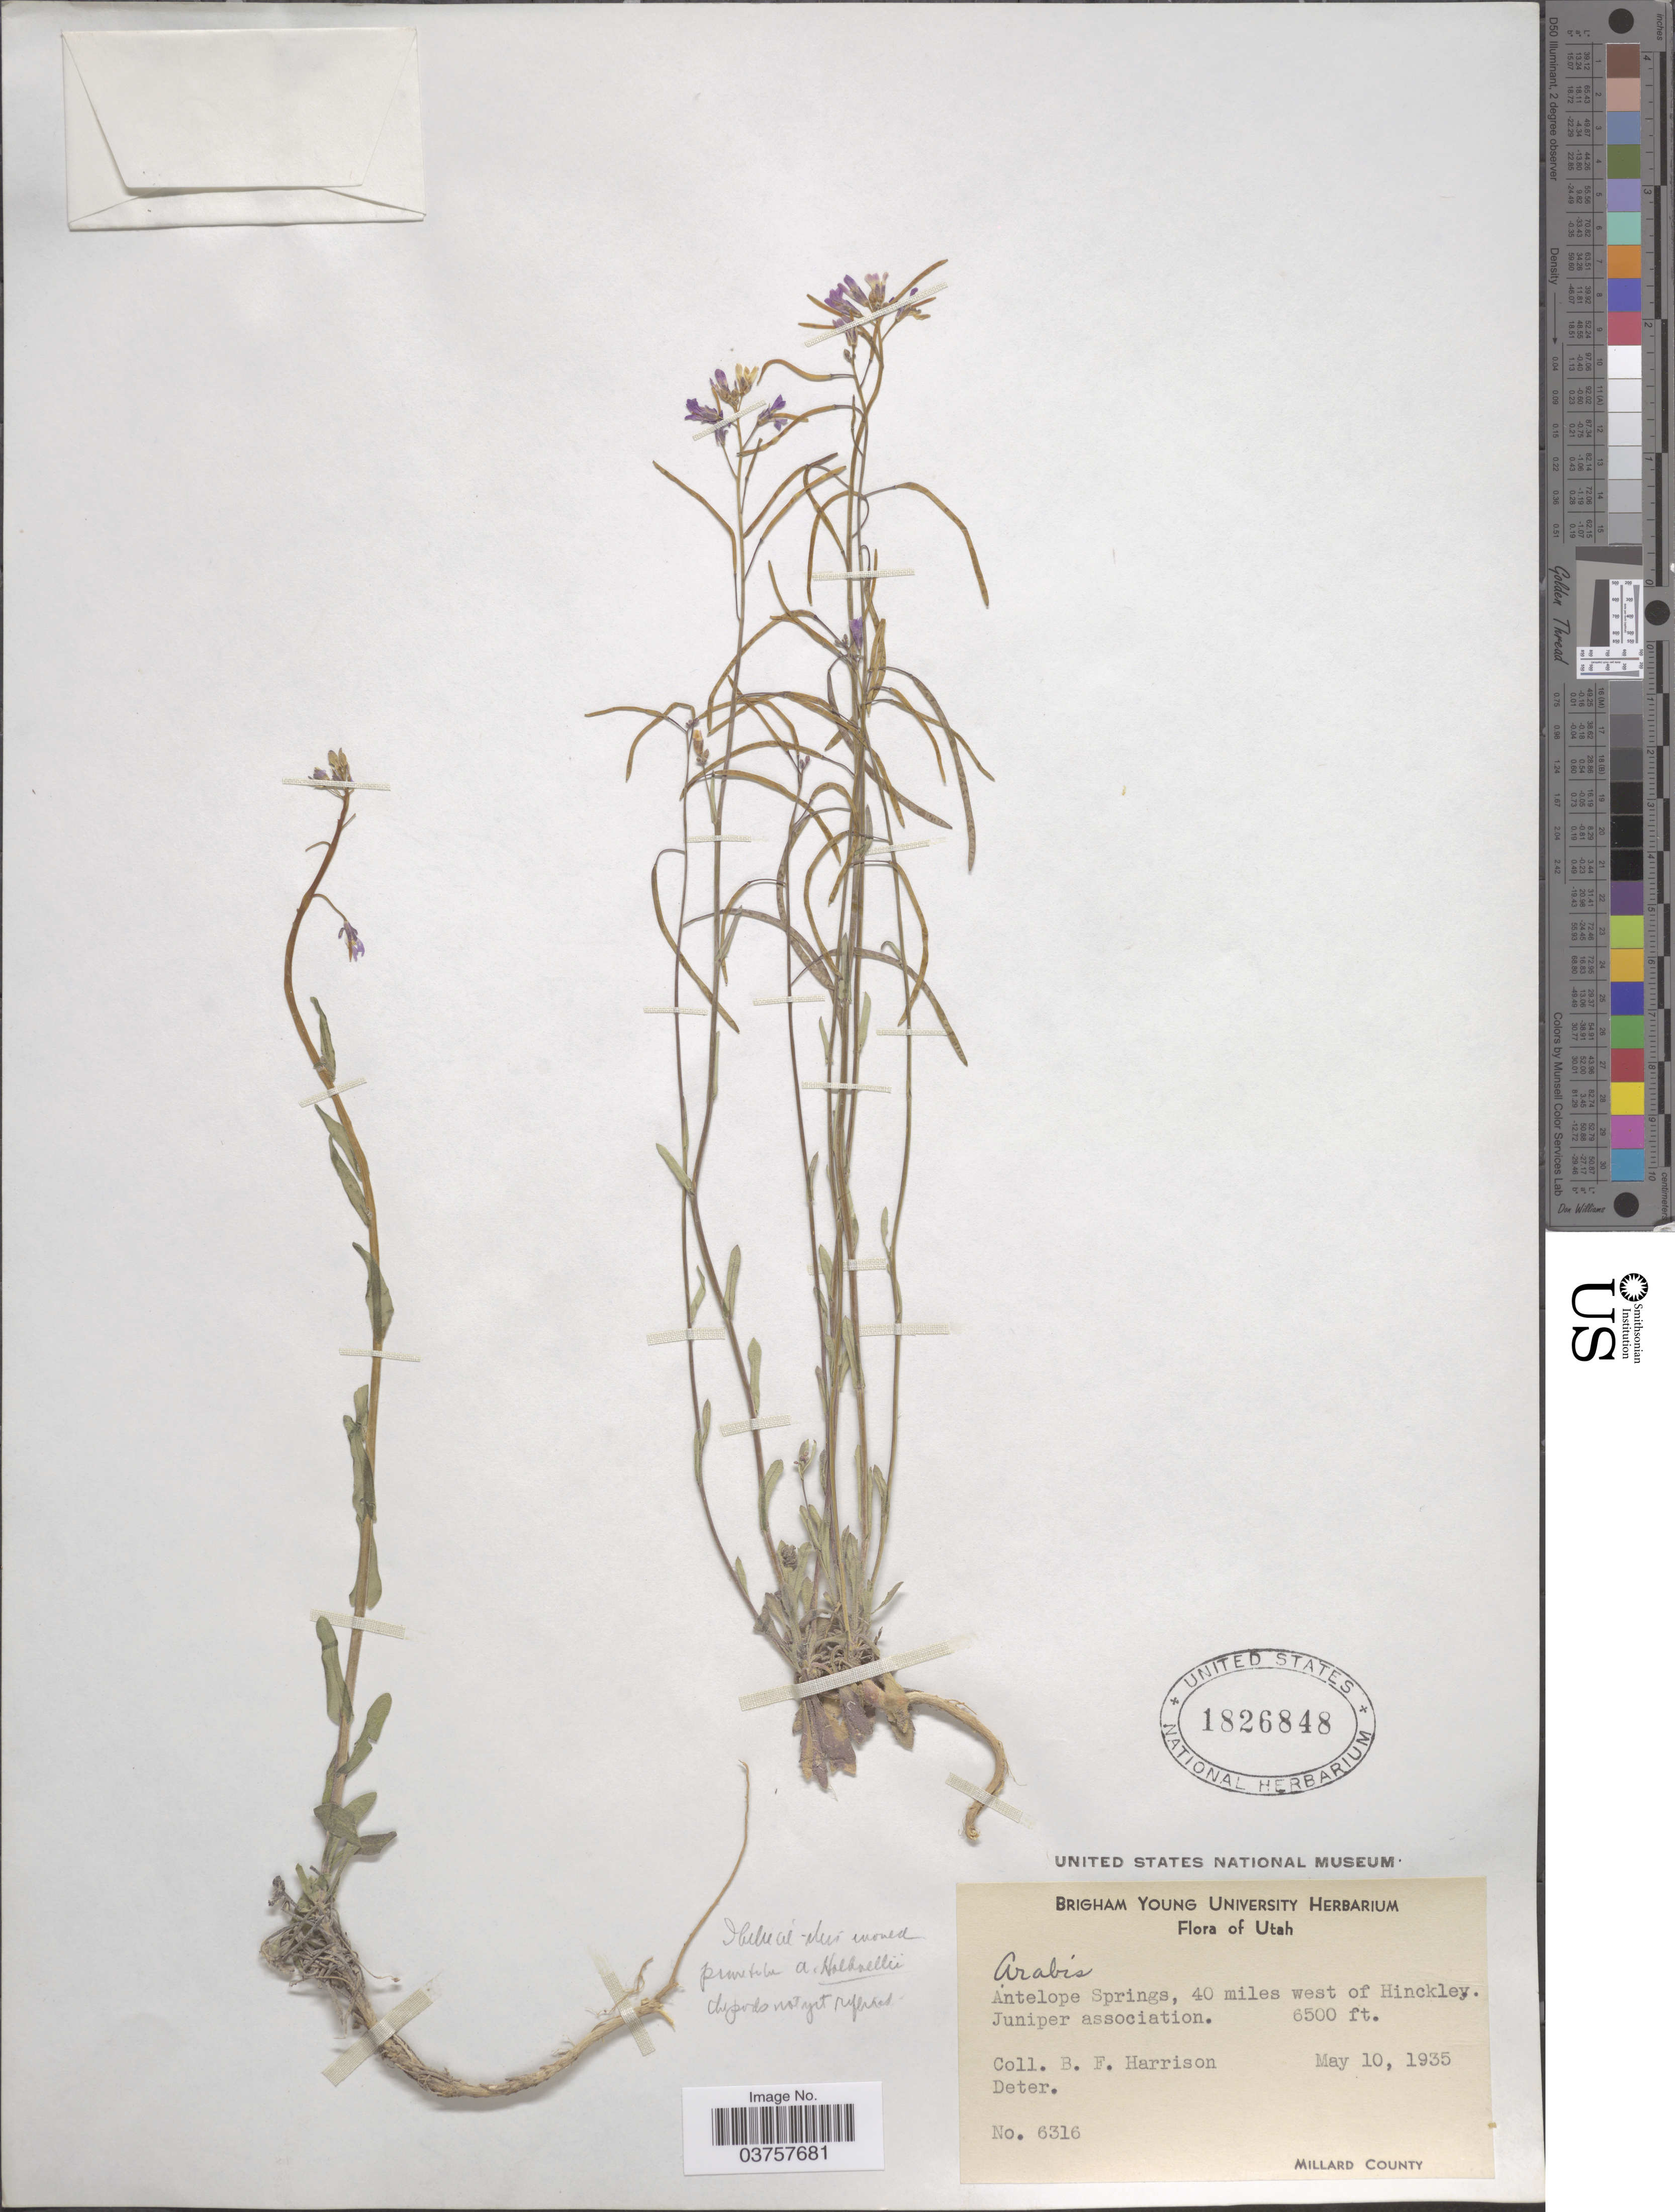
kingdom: Plantae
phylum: Tracheophyta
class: Magnoliopsida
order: Brassicales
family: Brassicaceae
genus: Arabis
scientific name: Arabis holboellii var. retrofracta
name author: Rydb.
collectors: B. F. Harrison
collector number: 6316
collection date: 1935-05-10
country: United States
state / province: Utah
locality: Antelope Springs, 40 miles west of Hinckley. Juniper association. Millard County.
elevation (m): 1981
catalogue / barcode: US 1826848